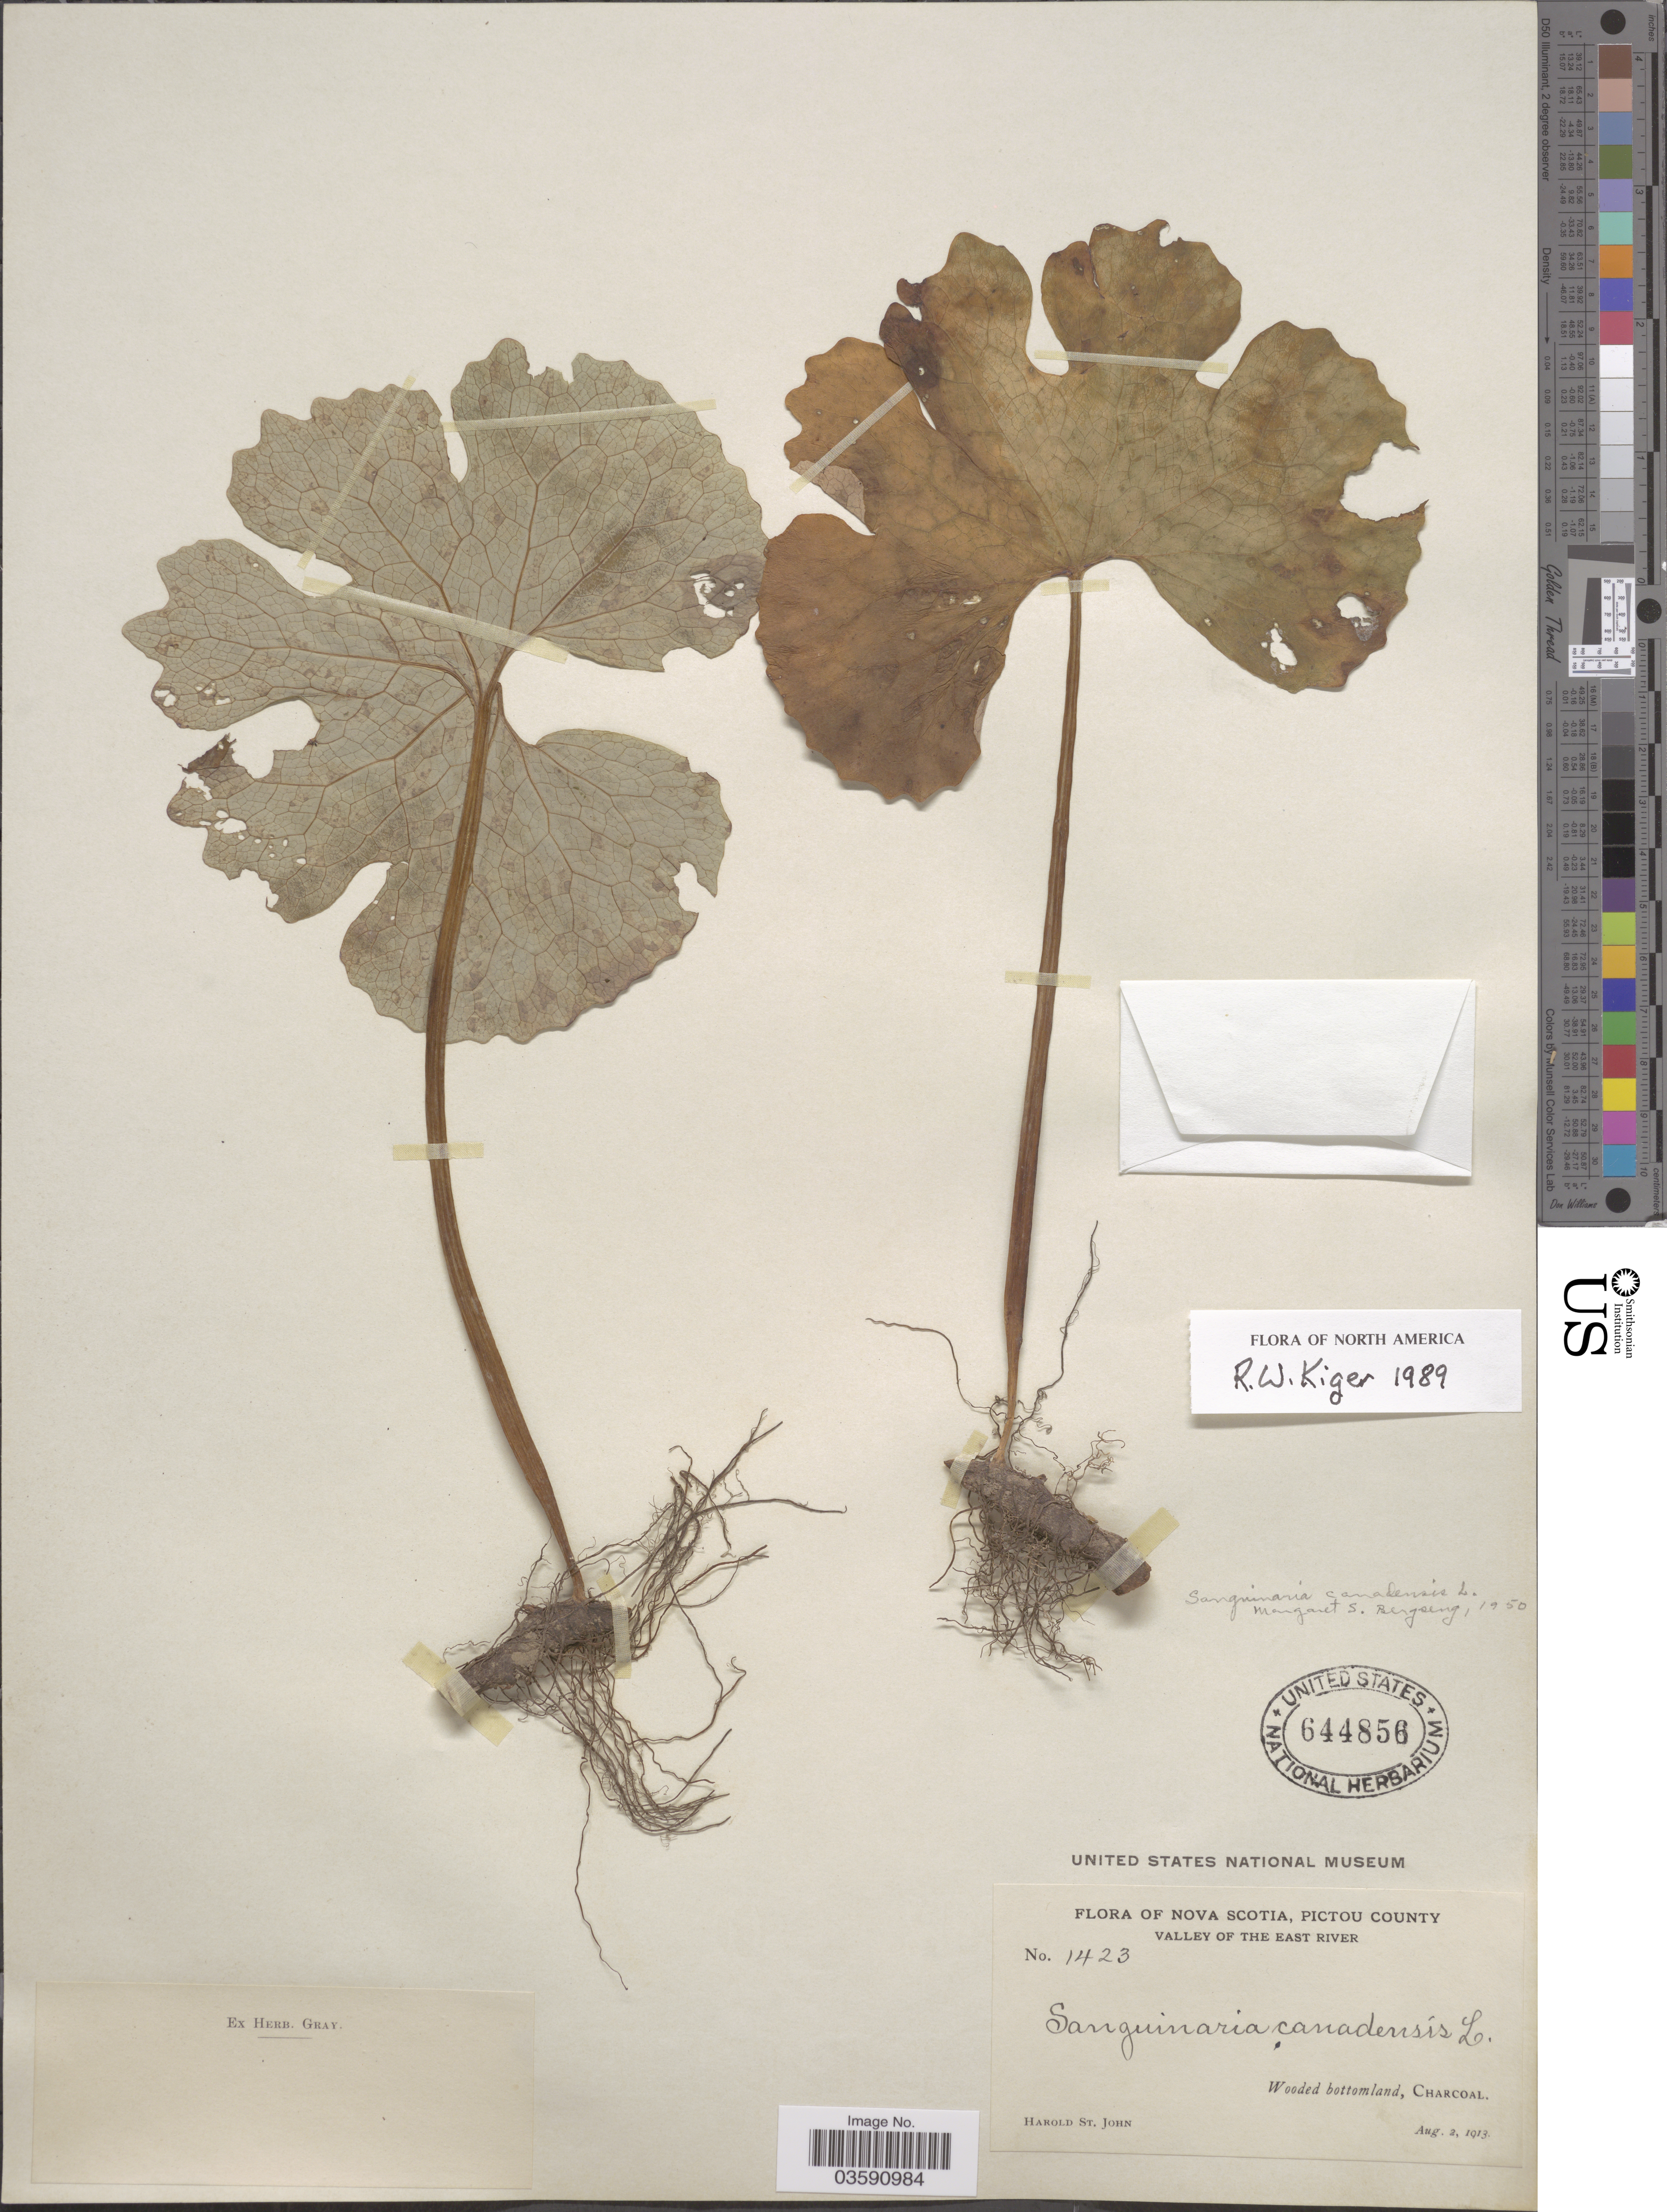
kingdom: Plantae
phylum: Tracheophyta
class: Magnoliopsida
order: Ranunculales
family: Papaveraceae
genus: Sanguinaria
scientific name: Sanguinaria canadensis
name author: L.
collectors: H. St. John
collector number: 1423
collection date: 1913-08-02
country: Canada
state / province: Nova Scotia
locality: Pictou County. Valley of the East River. Wooded bottomland, Charcoal.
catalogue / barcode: US 644856